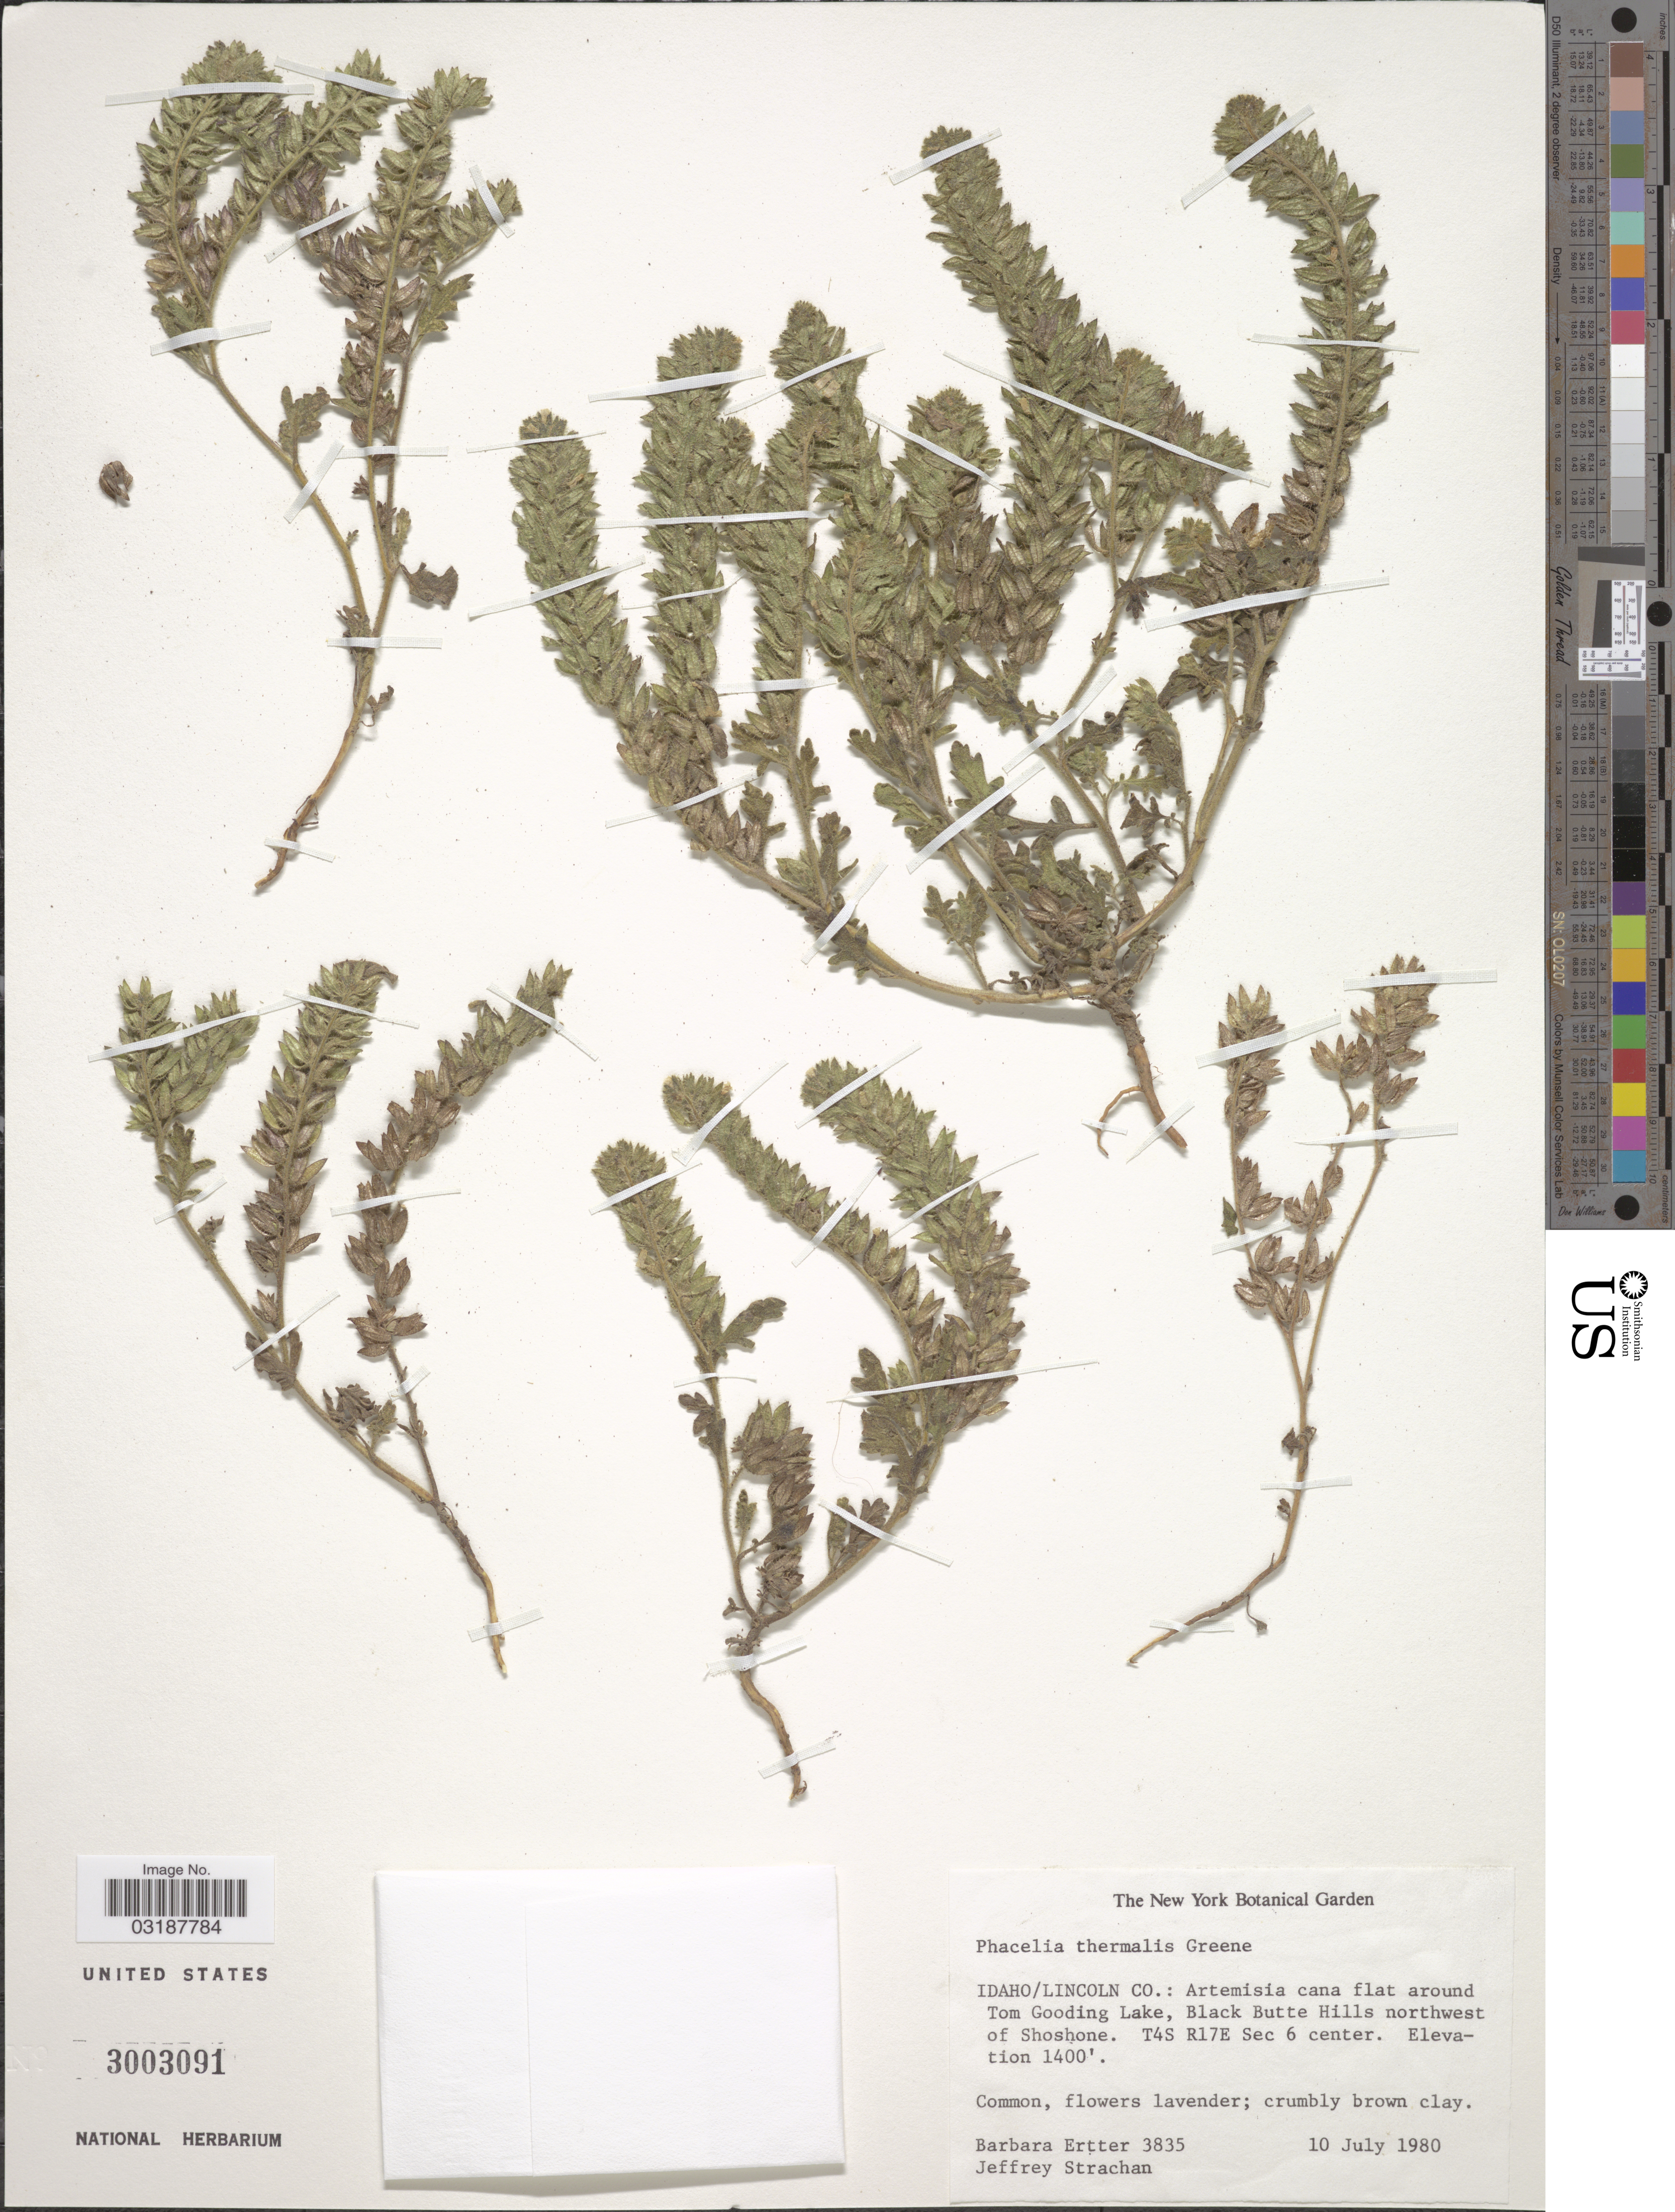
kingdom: Plantae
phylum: Tracheophyta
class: Magnoliopsida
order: Boraginales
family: Hydrophyllaceae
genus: Phacelia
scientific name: Phacelia thermalis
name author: S.W. Greene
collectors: B. Ertter & J. Strachan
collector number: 3835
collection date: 1980-07-10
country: United States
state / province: Idaho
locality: Idaho/Lincoln Co.: Artemisia cana flat around Tom Gooding Lake, Black Butte Hills northwest of Shoshone, T4S R17E Sec 6 center.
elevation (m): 427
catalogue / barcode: US 3003091